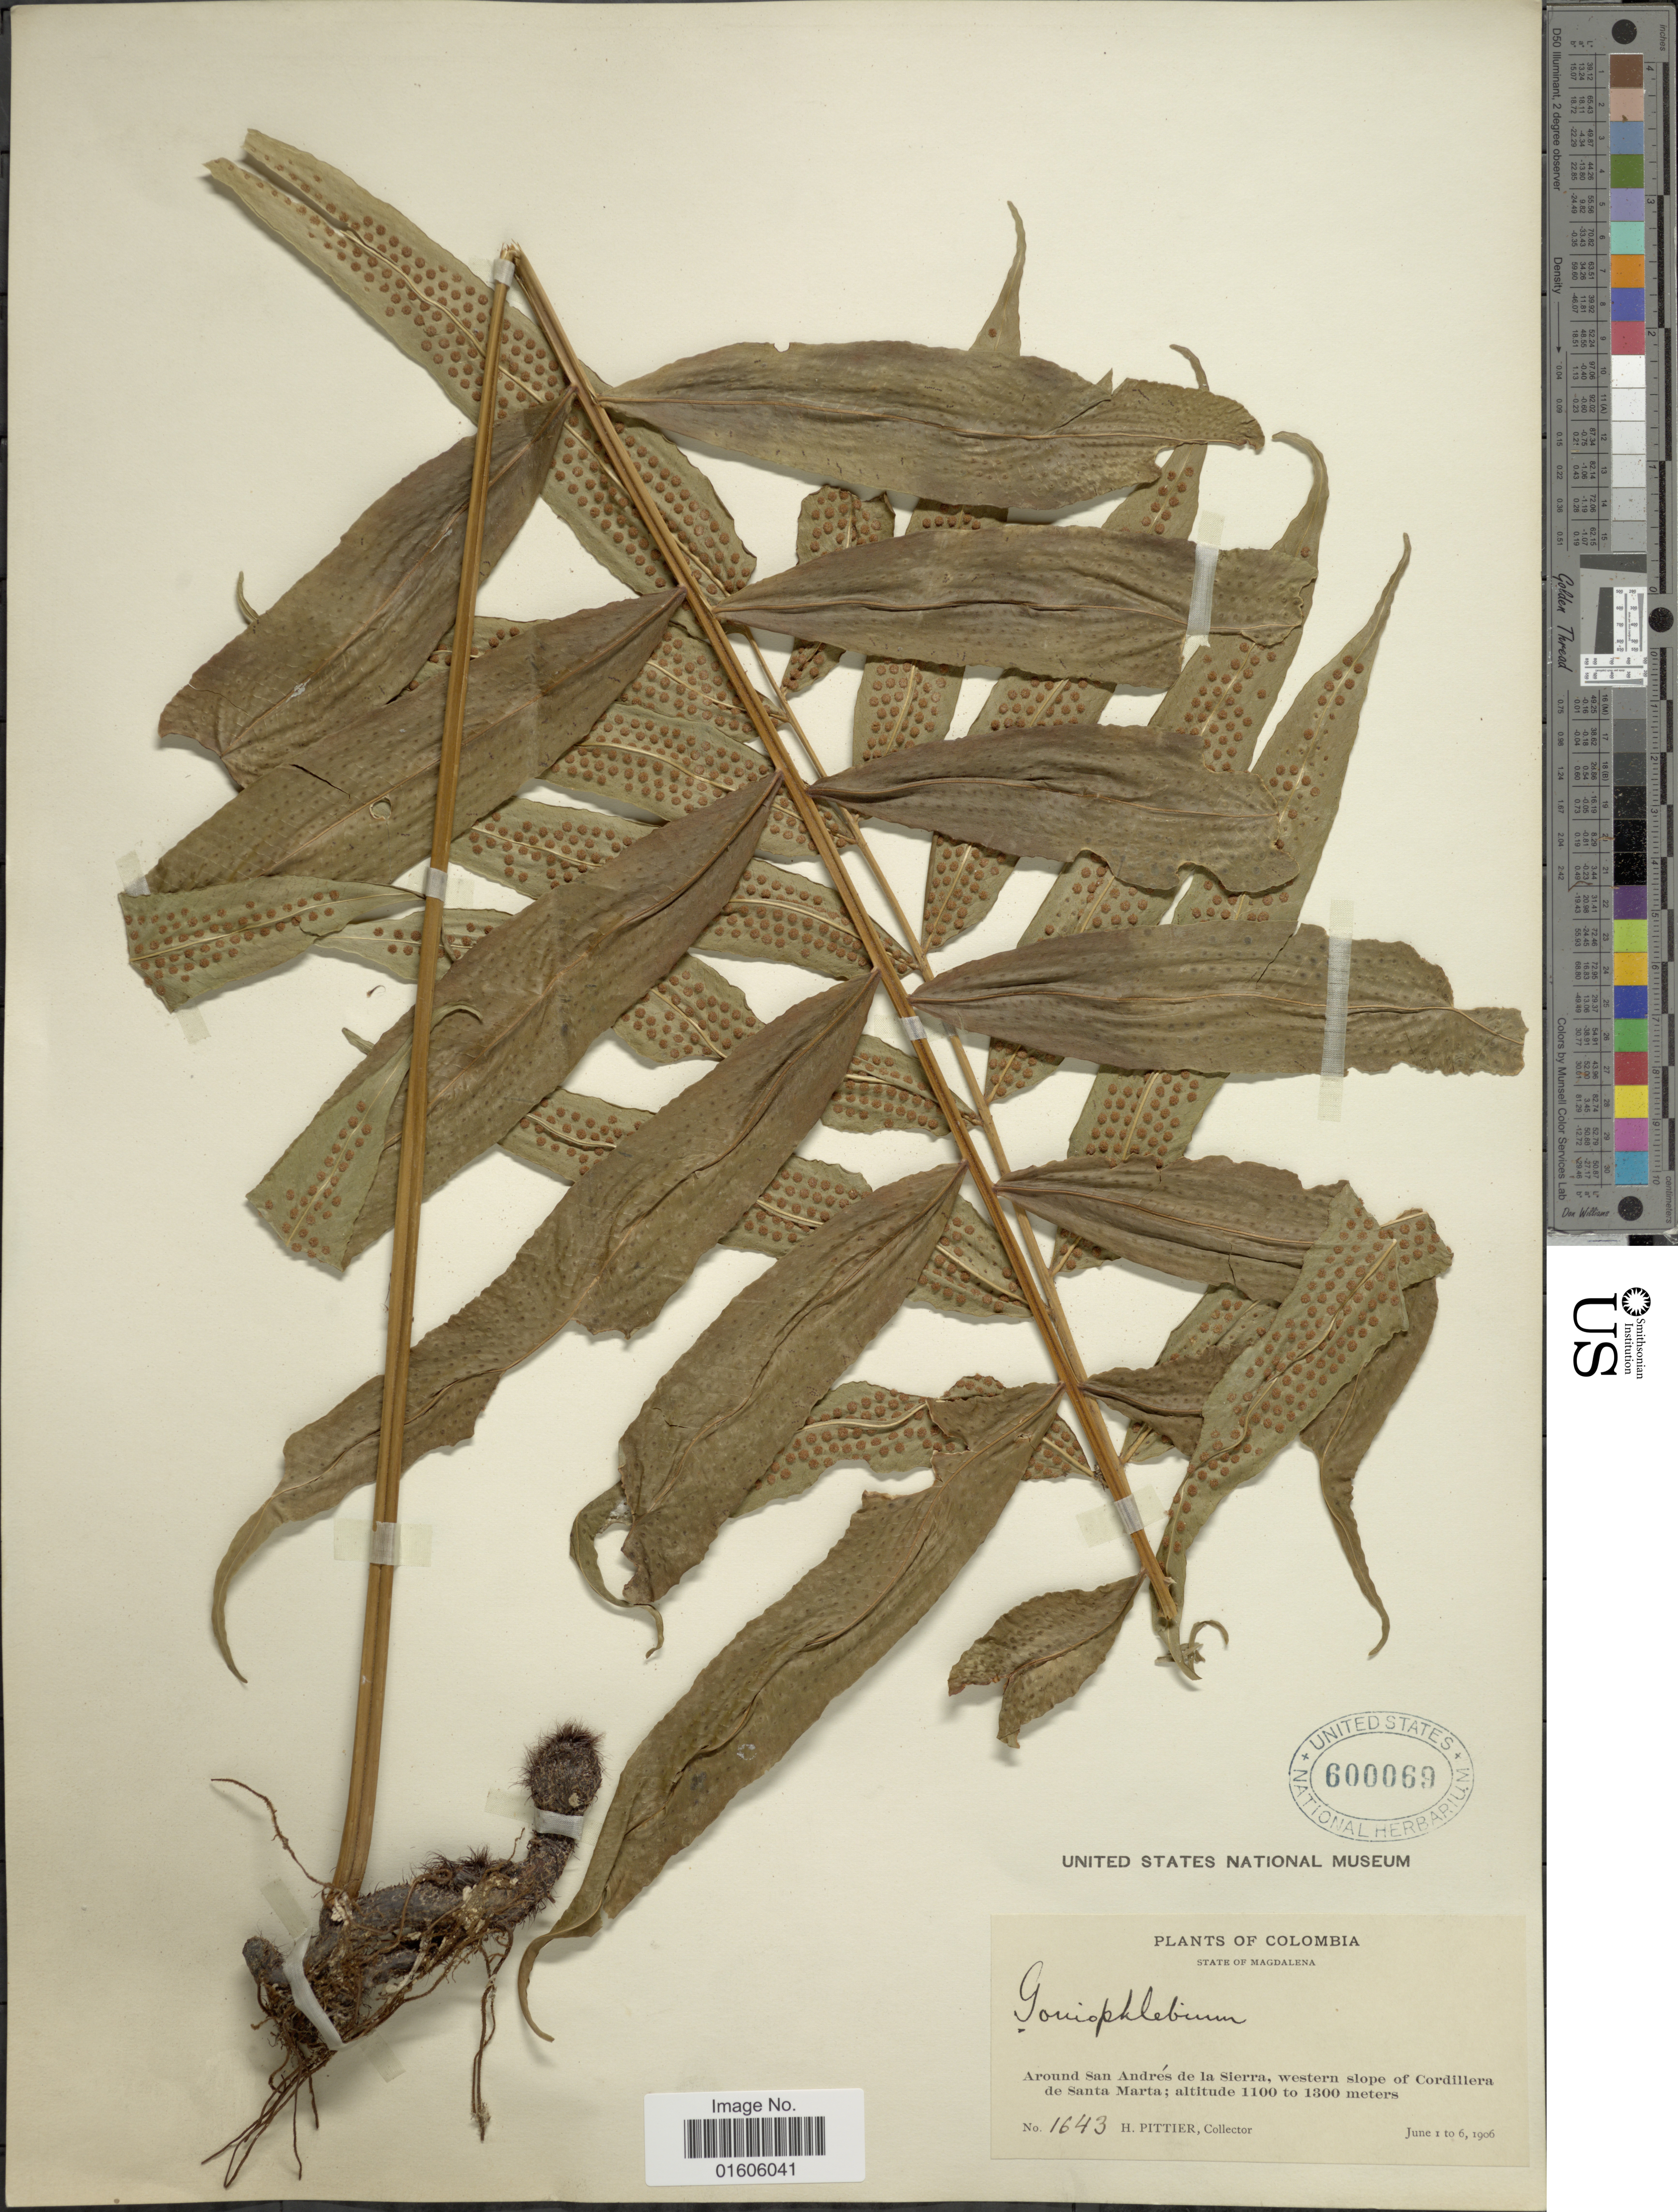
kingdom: Plantae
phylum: Tracheophyta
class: Polypodiopsida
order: Polypodiales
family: Polypodiaceae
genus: Serpocaulon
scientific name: Serpocaulon caceresii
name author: A.R. Sm.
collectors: H. F. Pittier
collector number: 1643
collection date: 1906-06-01/1906-06-06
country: Colombia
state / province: Magdalena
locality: Around San Andrés de la Sierra, western slope of Cordillera de Santa Marta.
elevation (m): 1100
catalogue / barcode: US 600069